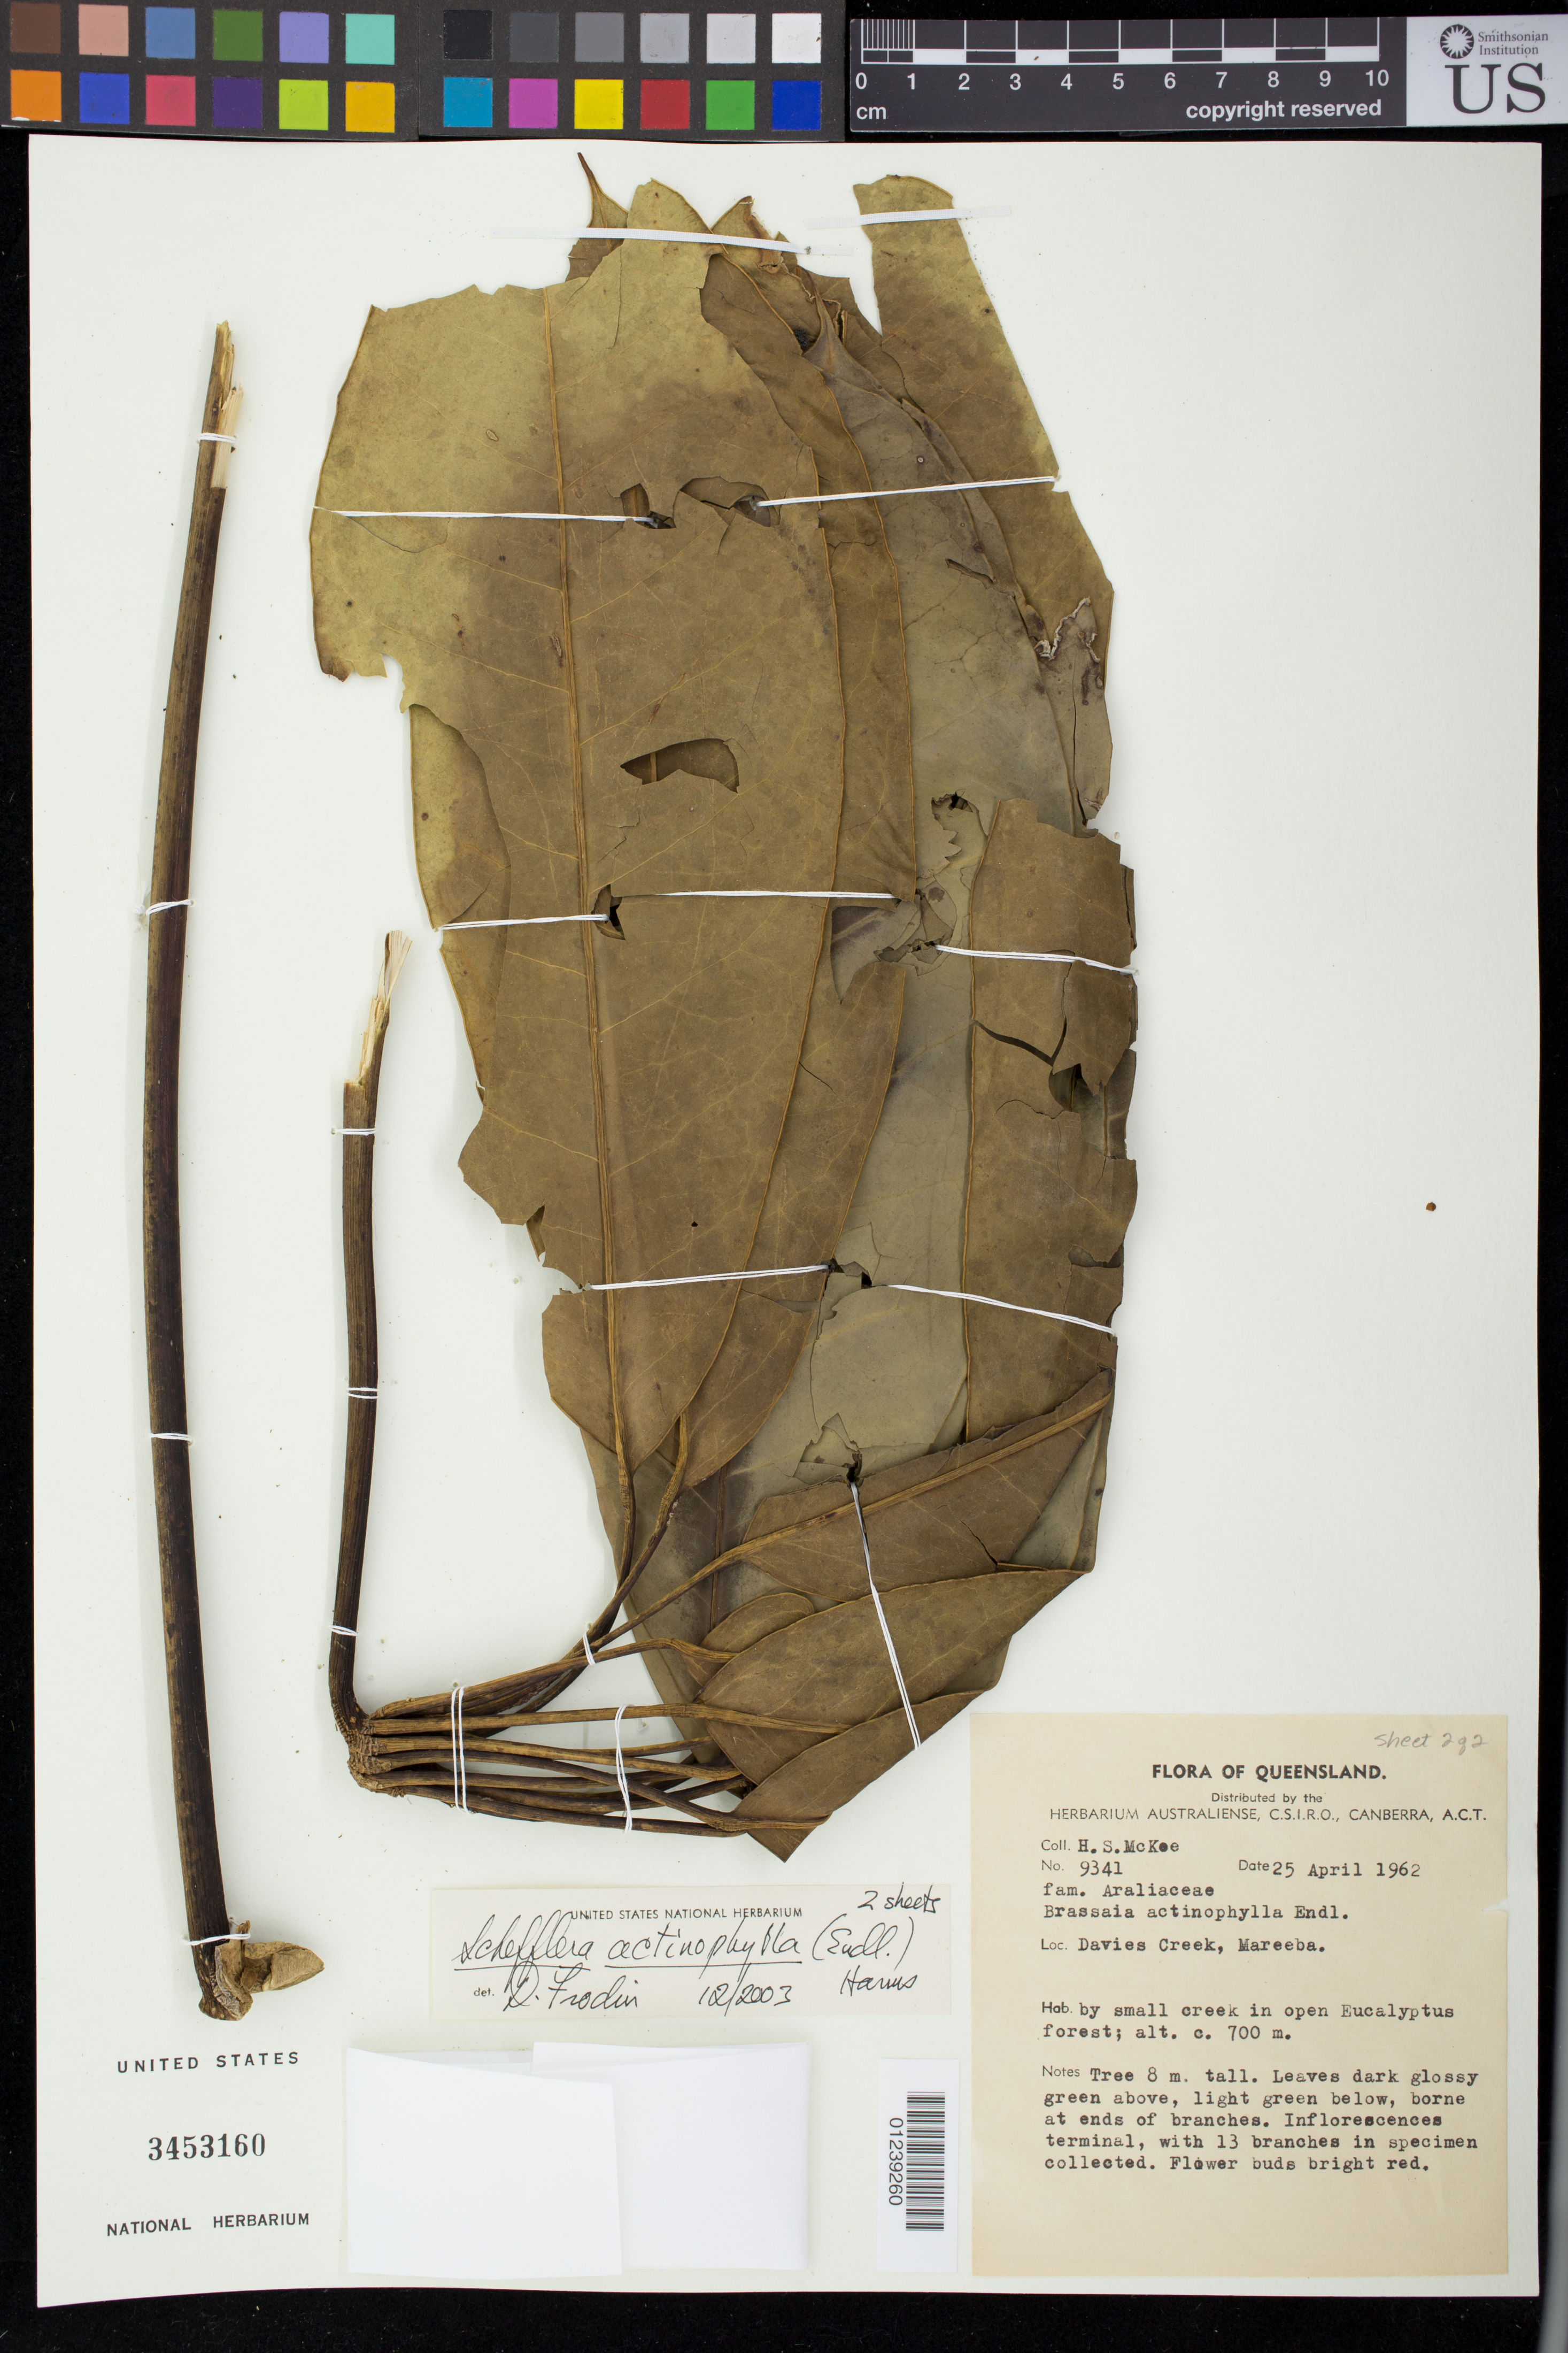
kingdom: Plantae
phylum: Tracheophyta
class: Magnoliopsida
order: Apiales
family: Araliaceae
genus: Schefflera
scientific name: Schefflera actinophylla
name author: (Endl.) Harms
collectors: H. S. McKee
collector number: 9341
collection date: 1962-04-25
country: Australia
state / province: Queensland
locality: Davies Creek, Mareeba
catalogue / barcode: US 3453160